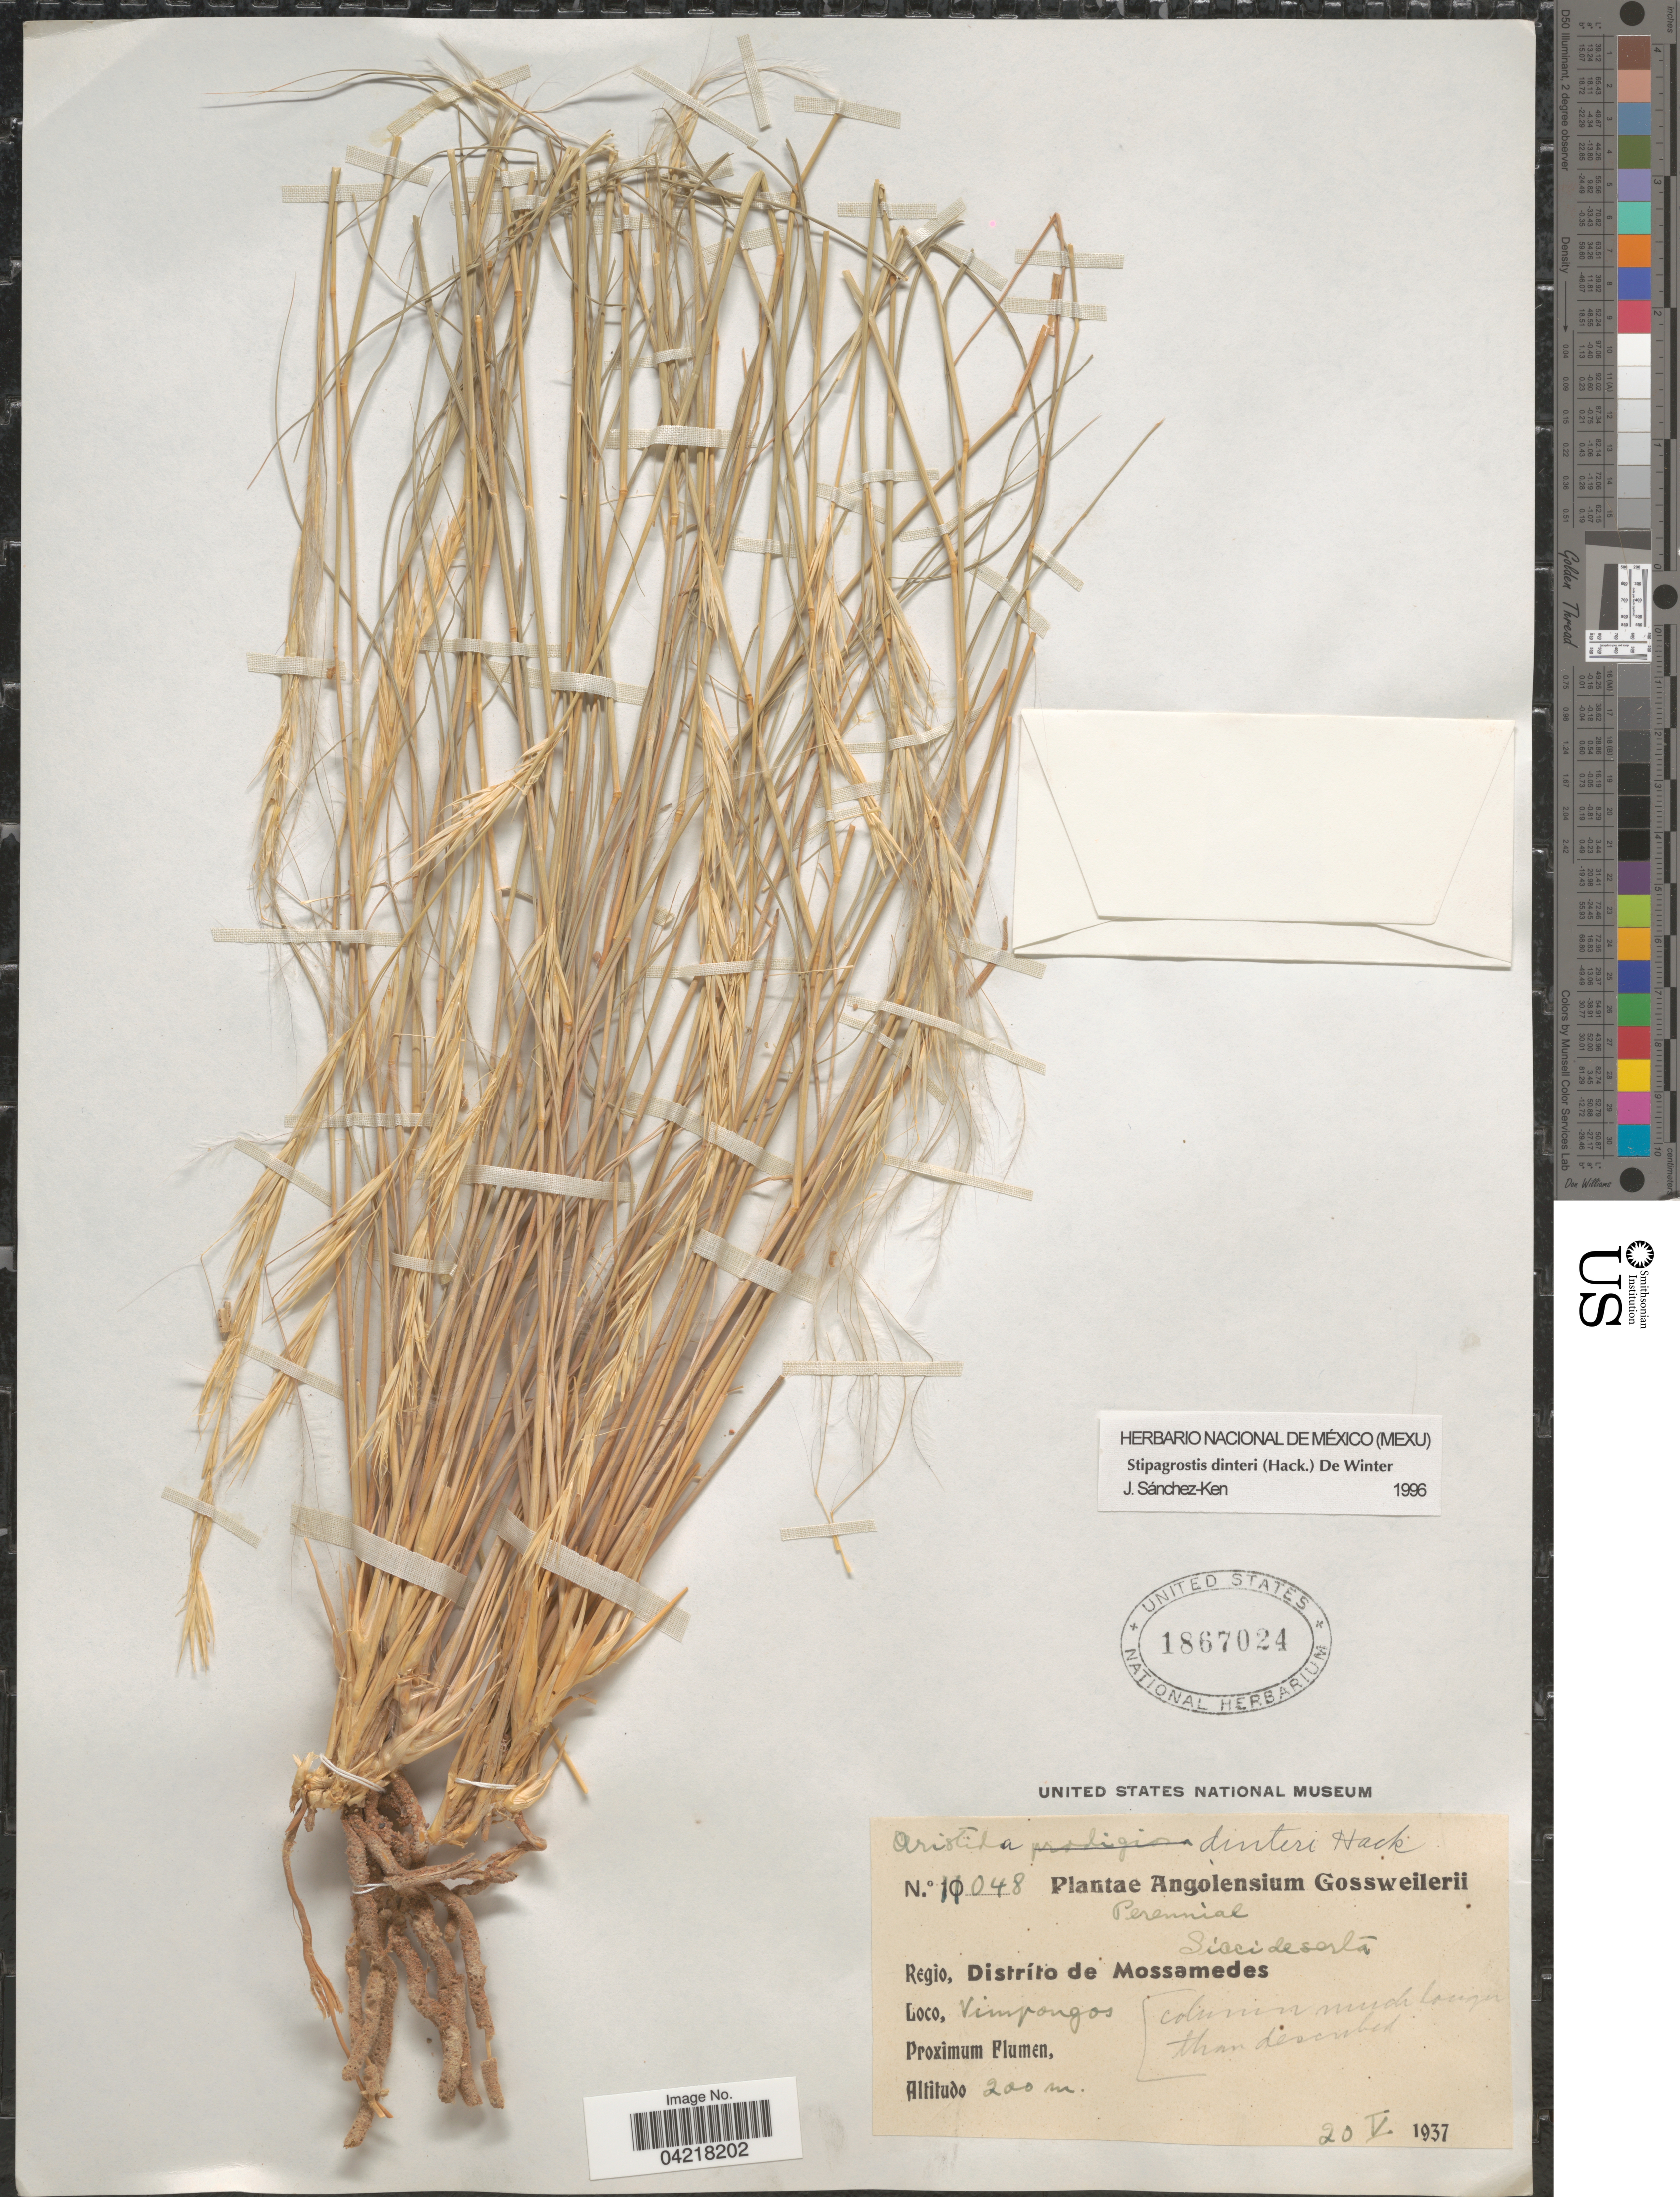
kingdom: Plantae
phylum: Tracheophyta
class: Liliopsida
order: Poales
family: Poaceae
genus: Stipagrostis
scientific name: Stipagrostis dinteri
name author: (Hack.) De Winter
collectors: Gossweiler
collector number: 11048*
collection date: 1937-05-20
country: Angola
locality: Angolensium. Regio, Distríto de Mossamedes. Vimpongos.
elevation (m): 200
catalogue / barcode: US 1867024